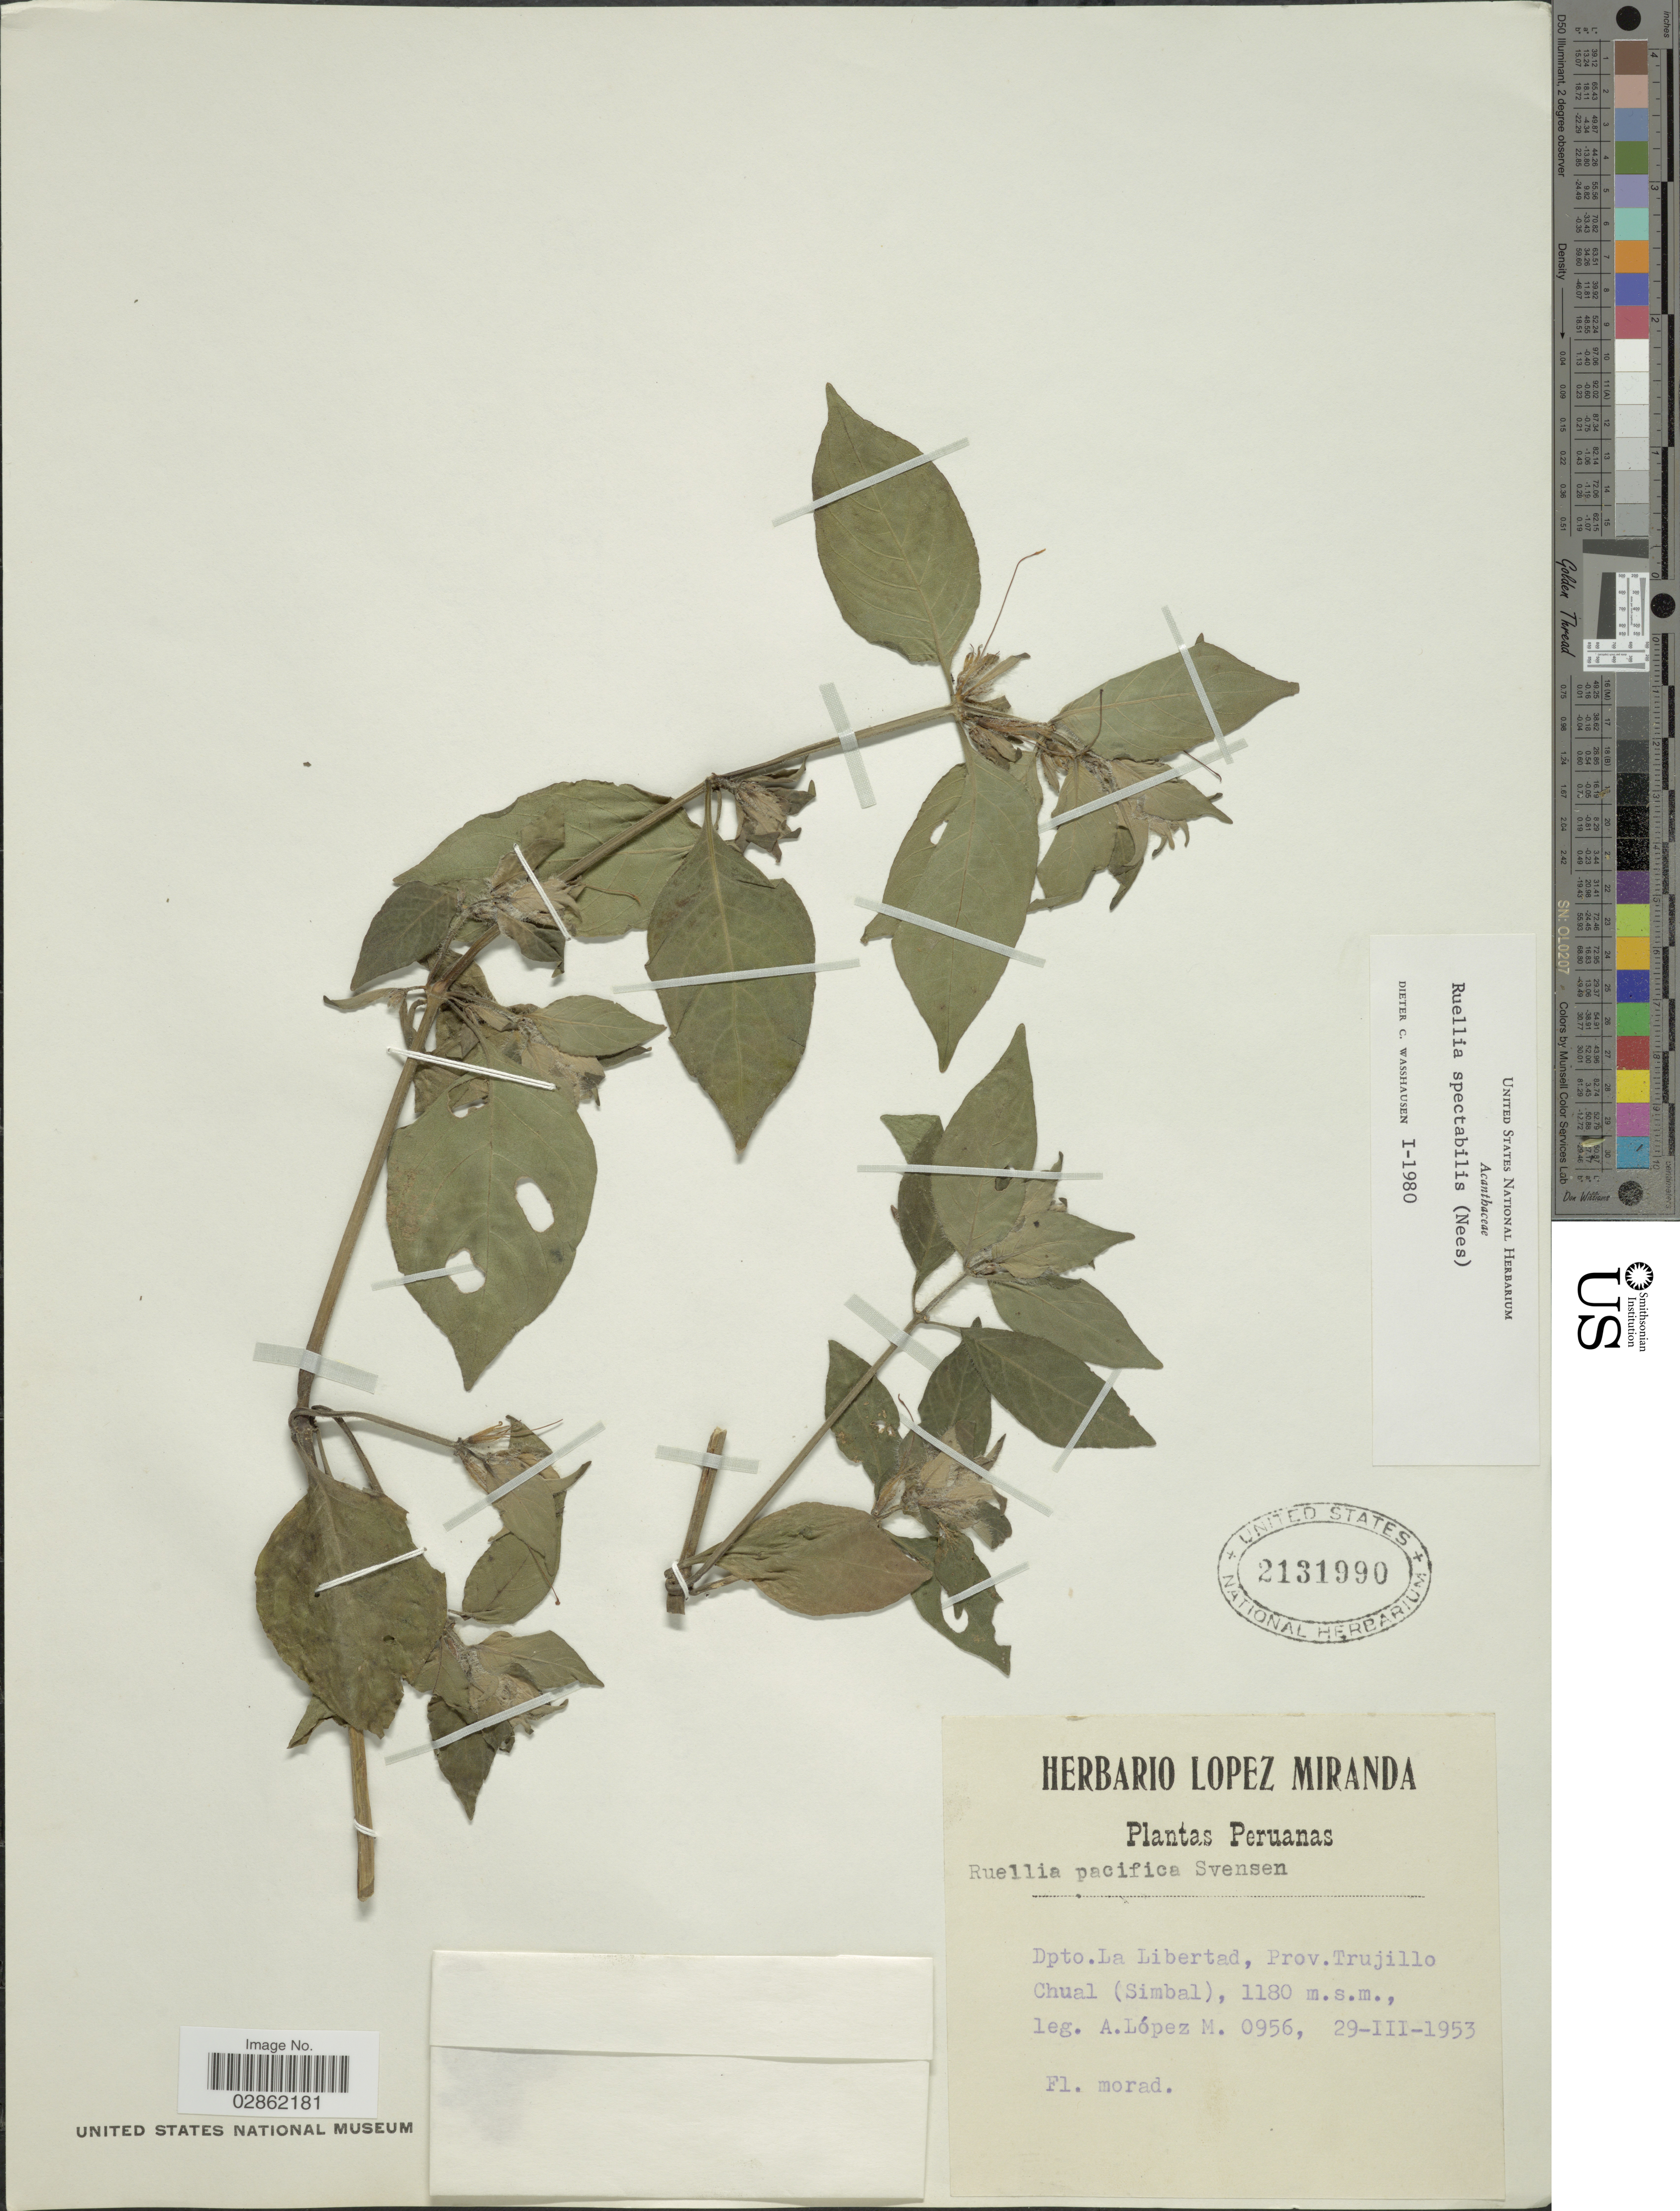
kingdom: Plantae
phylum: Tracheophyta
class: Magnoliopsida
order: Lamiales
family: Acanthaceae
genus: Ruellia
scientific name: Ruellia spectabilis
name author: (Hook.) G. Nicholson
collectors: A. López M.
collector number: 0956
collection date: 1953-03-29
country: Peru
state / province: La Libertad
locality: Dpto. La Libertad, Prov. Trujillo, Chual (Simbal).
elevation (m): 1180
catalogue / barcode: US 2131990